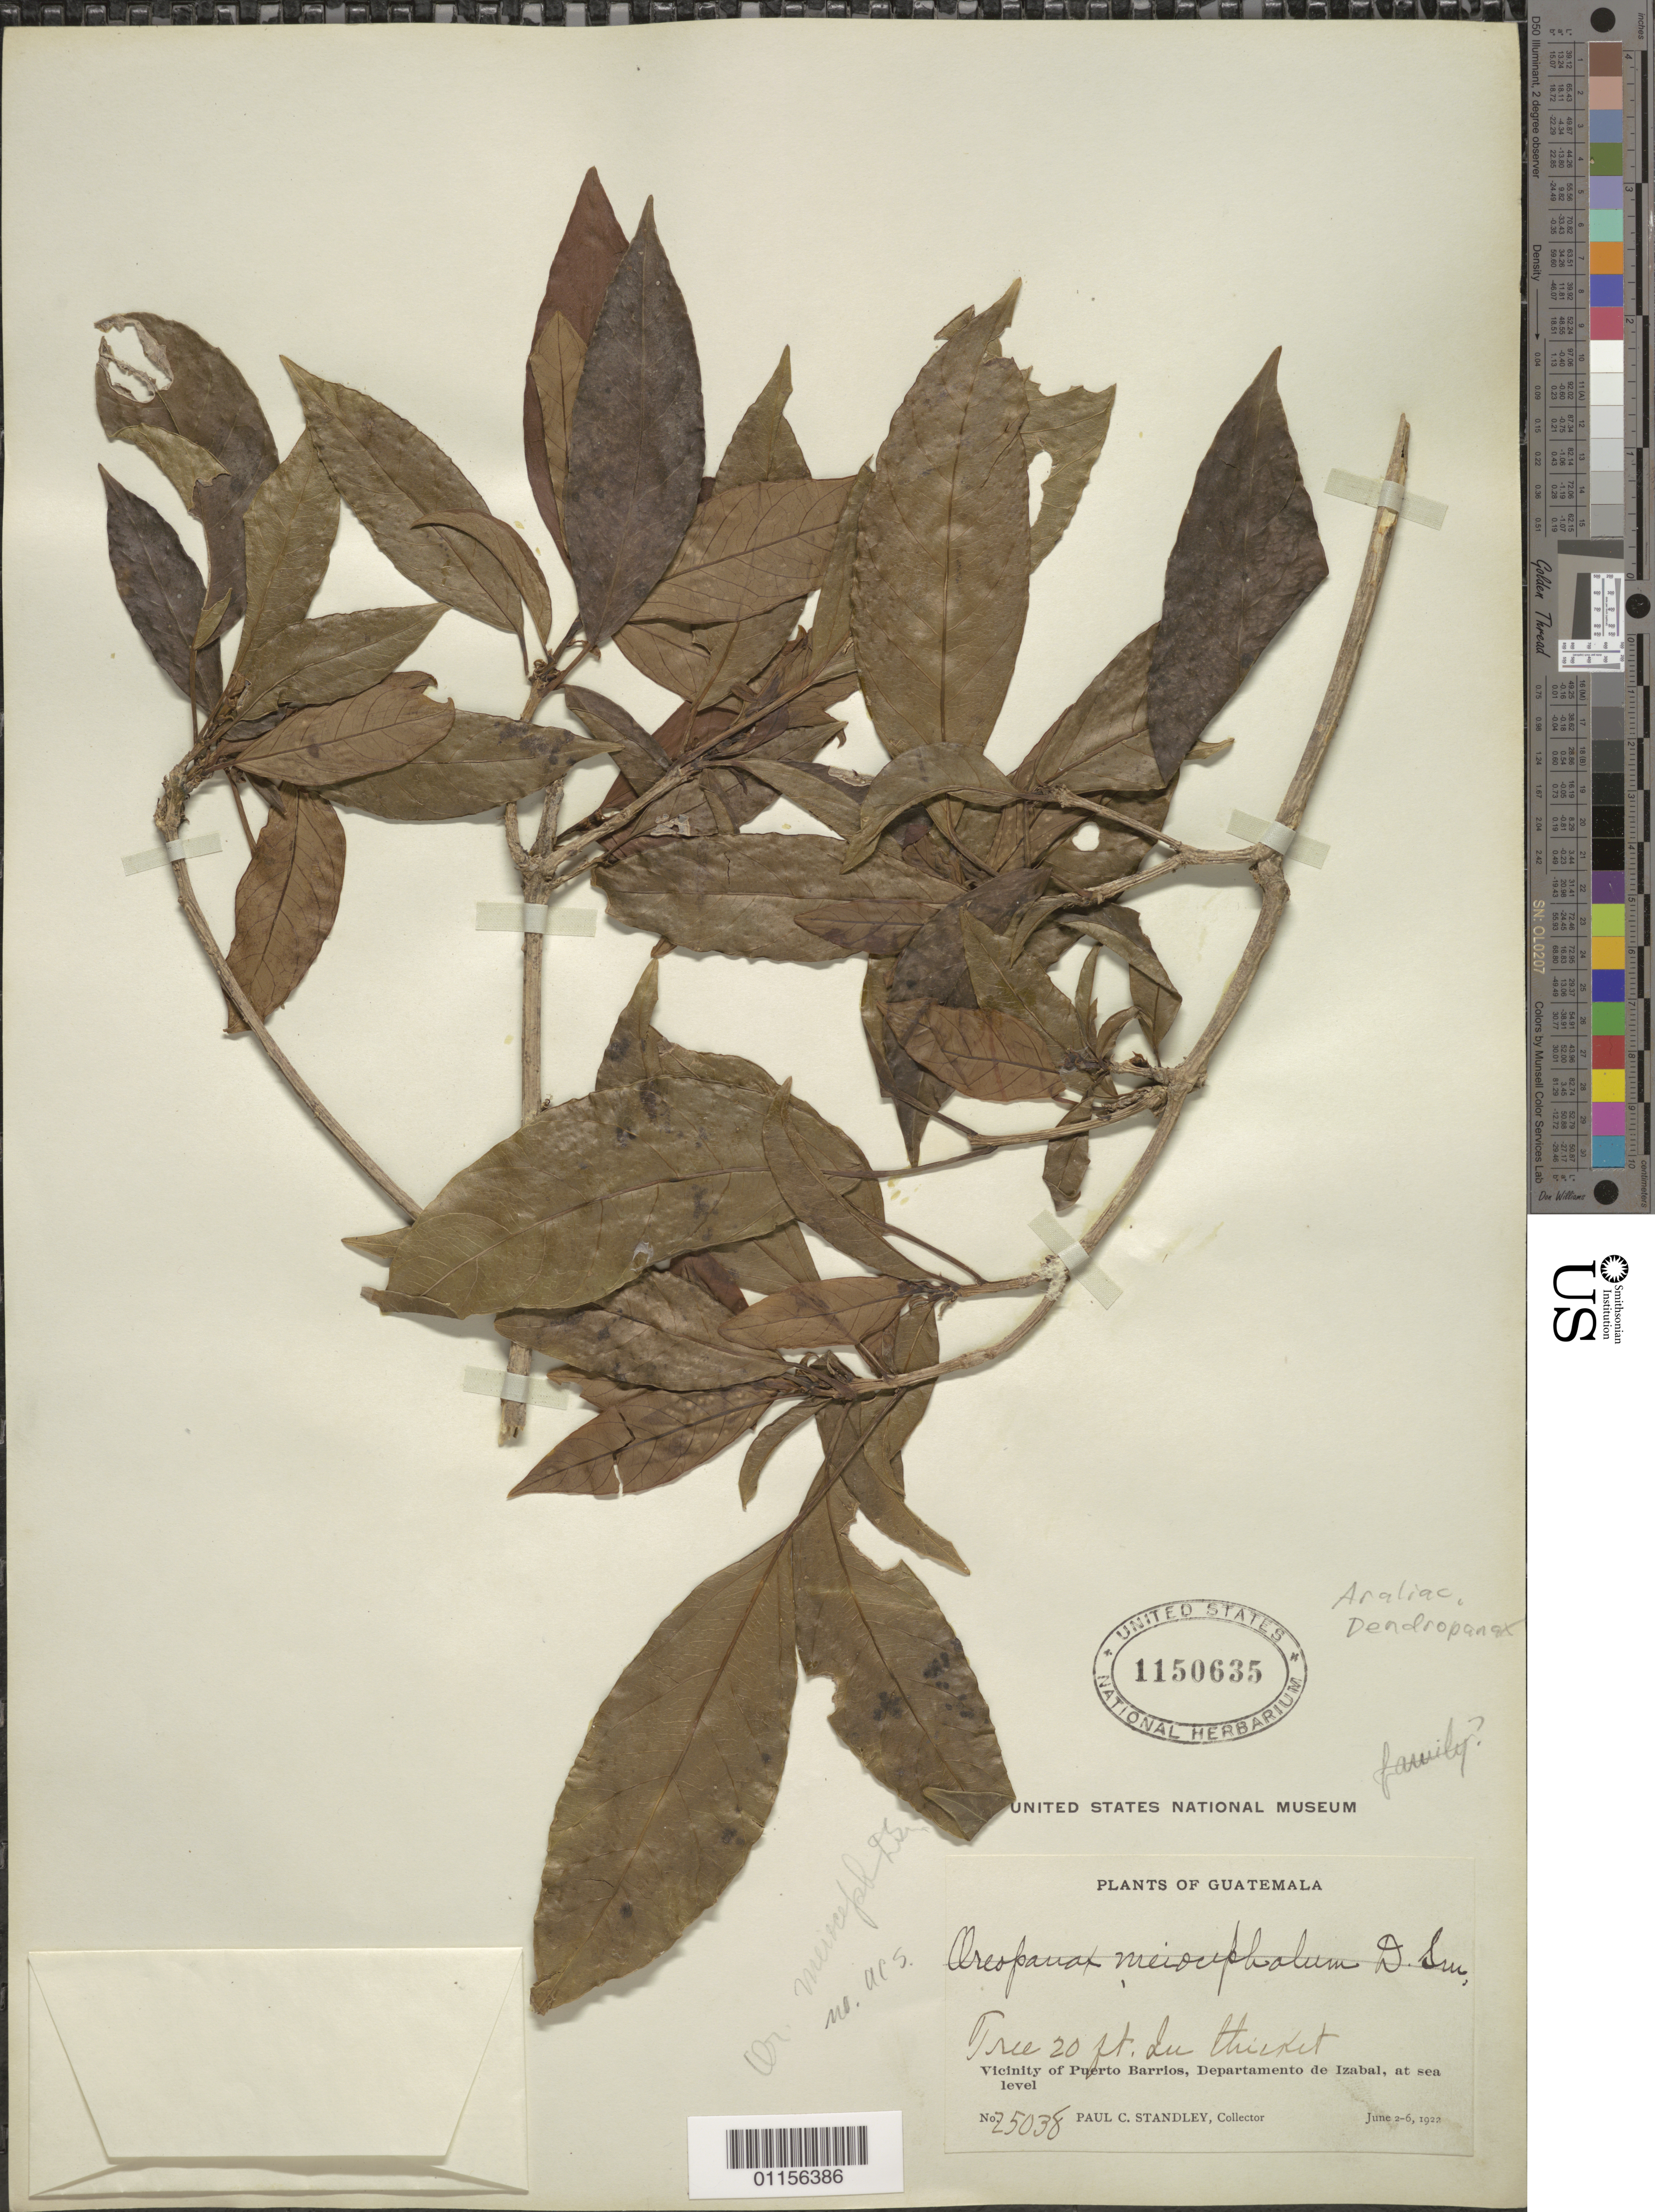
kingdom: Plantae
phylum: Tracheophyta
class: Magnoliopsida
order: Apiales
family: Araliaceae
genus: Dendropanax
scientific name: Dendropanax sp.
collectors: P. C. Standley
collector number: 25038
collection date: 1922-06-02/1922-06-06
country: Guatemala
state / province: Izabal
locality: Vicinity of Puerto Barrios.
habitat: Tree. Thicket.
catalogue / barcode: US 1150635